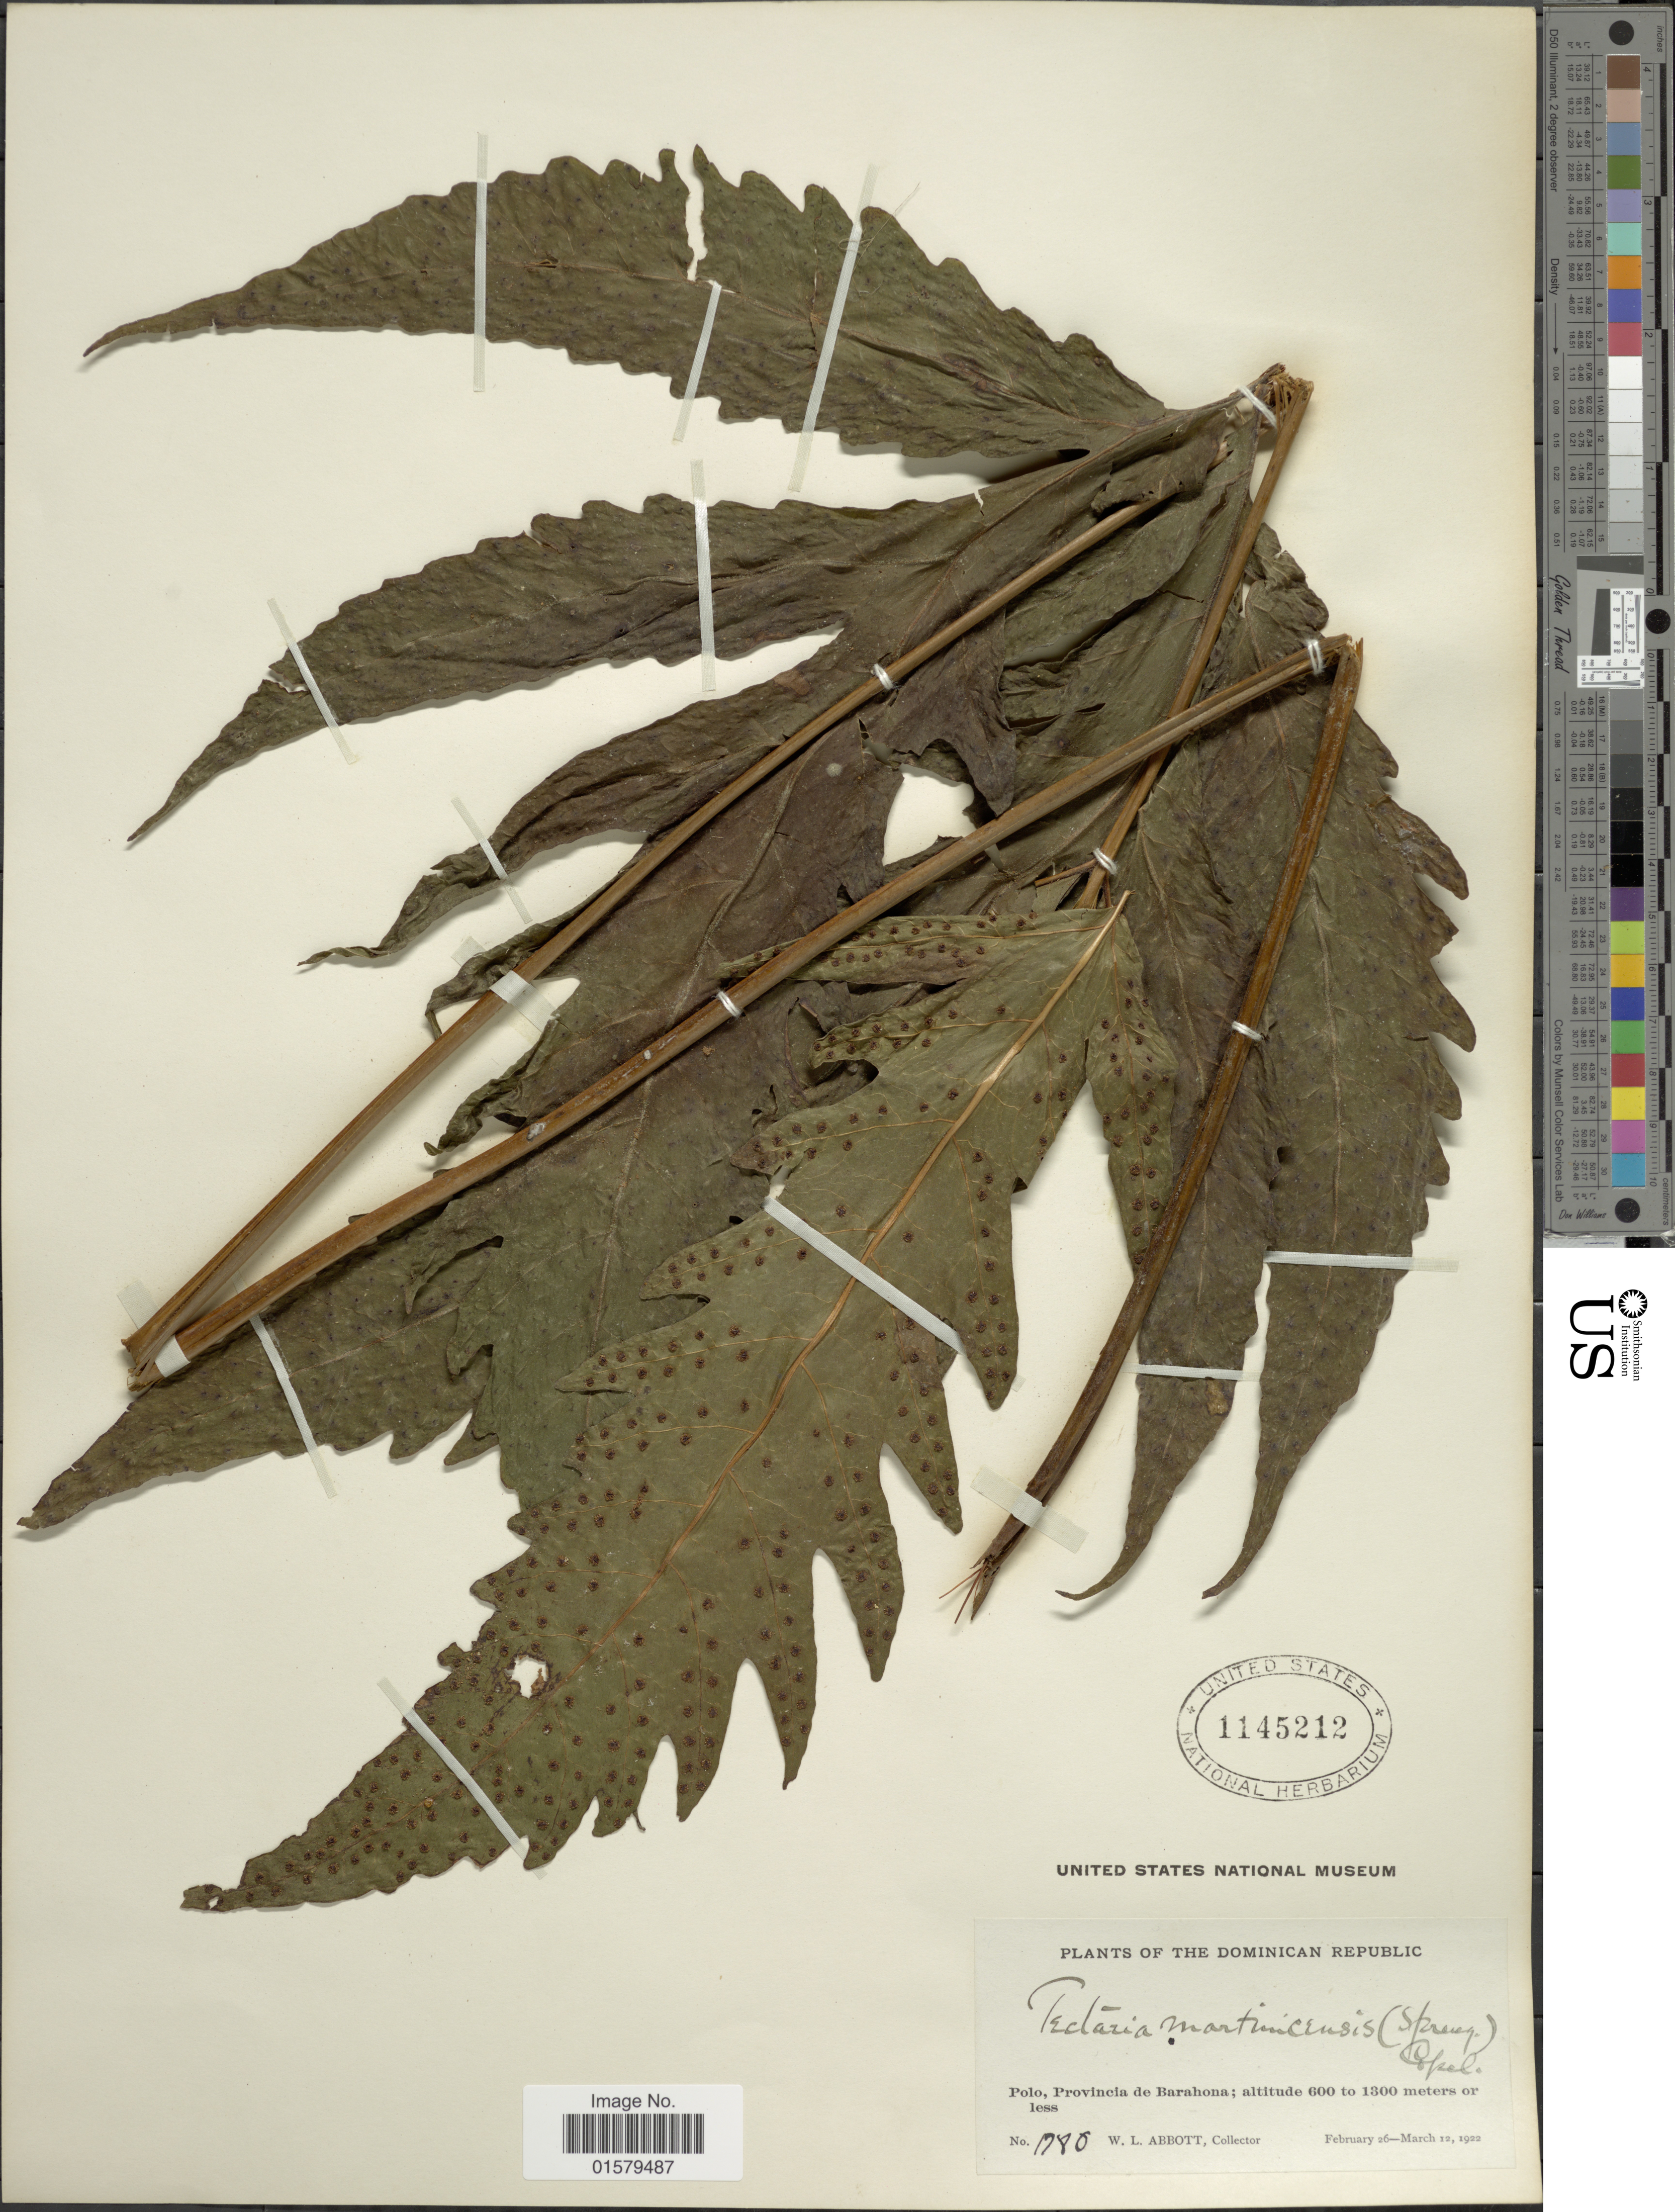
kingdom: Plantae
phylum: Tracheophyta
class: Polypodiopsida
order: Polypodiales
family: Tectariaceae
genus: Tectaria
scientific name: Tectaria transiens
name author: (C.V. Morton) A.R. Sm.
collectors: W. L. Abbott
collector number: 1780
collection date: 1922-02-26/1922-03-12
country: Dominican Republic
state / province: Barahona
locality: Polo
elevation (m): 600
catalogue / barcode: US 1145212